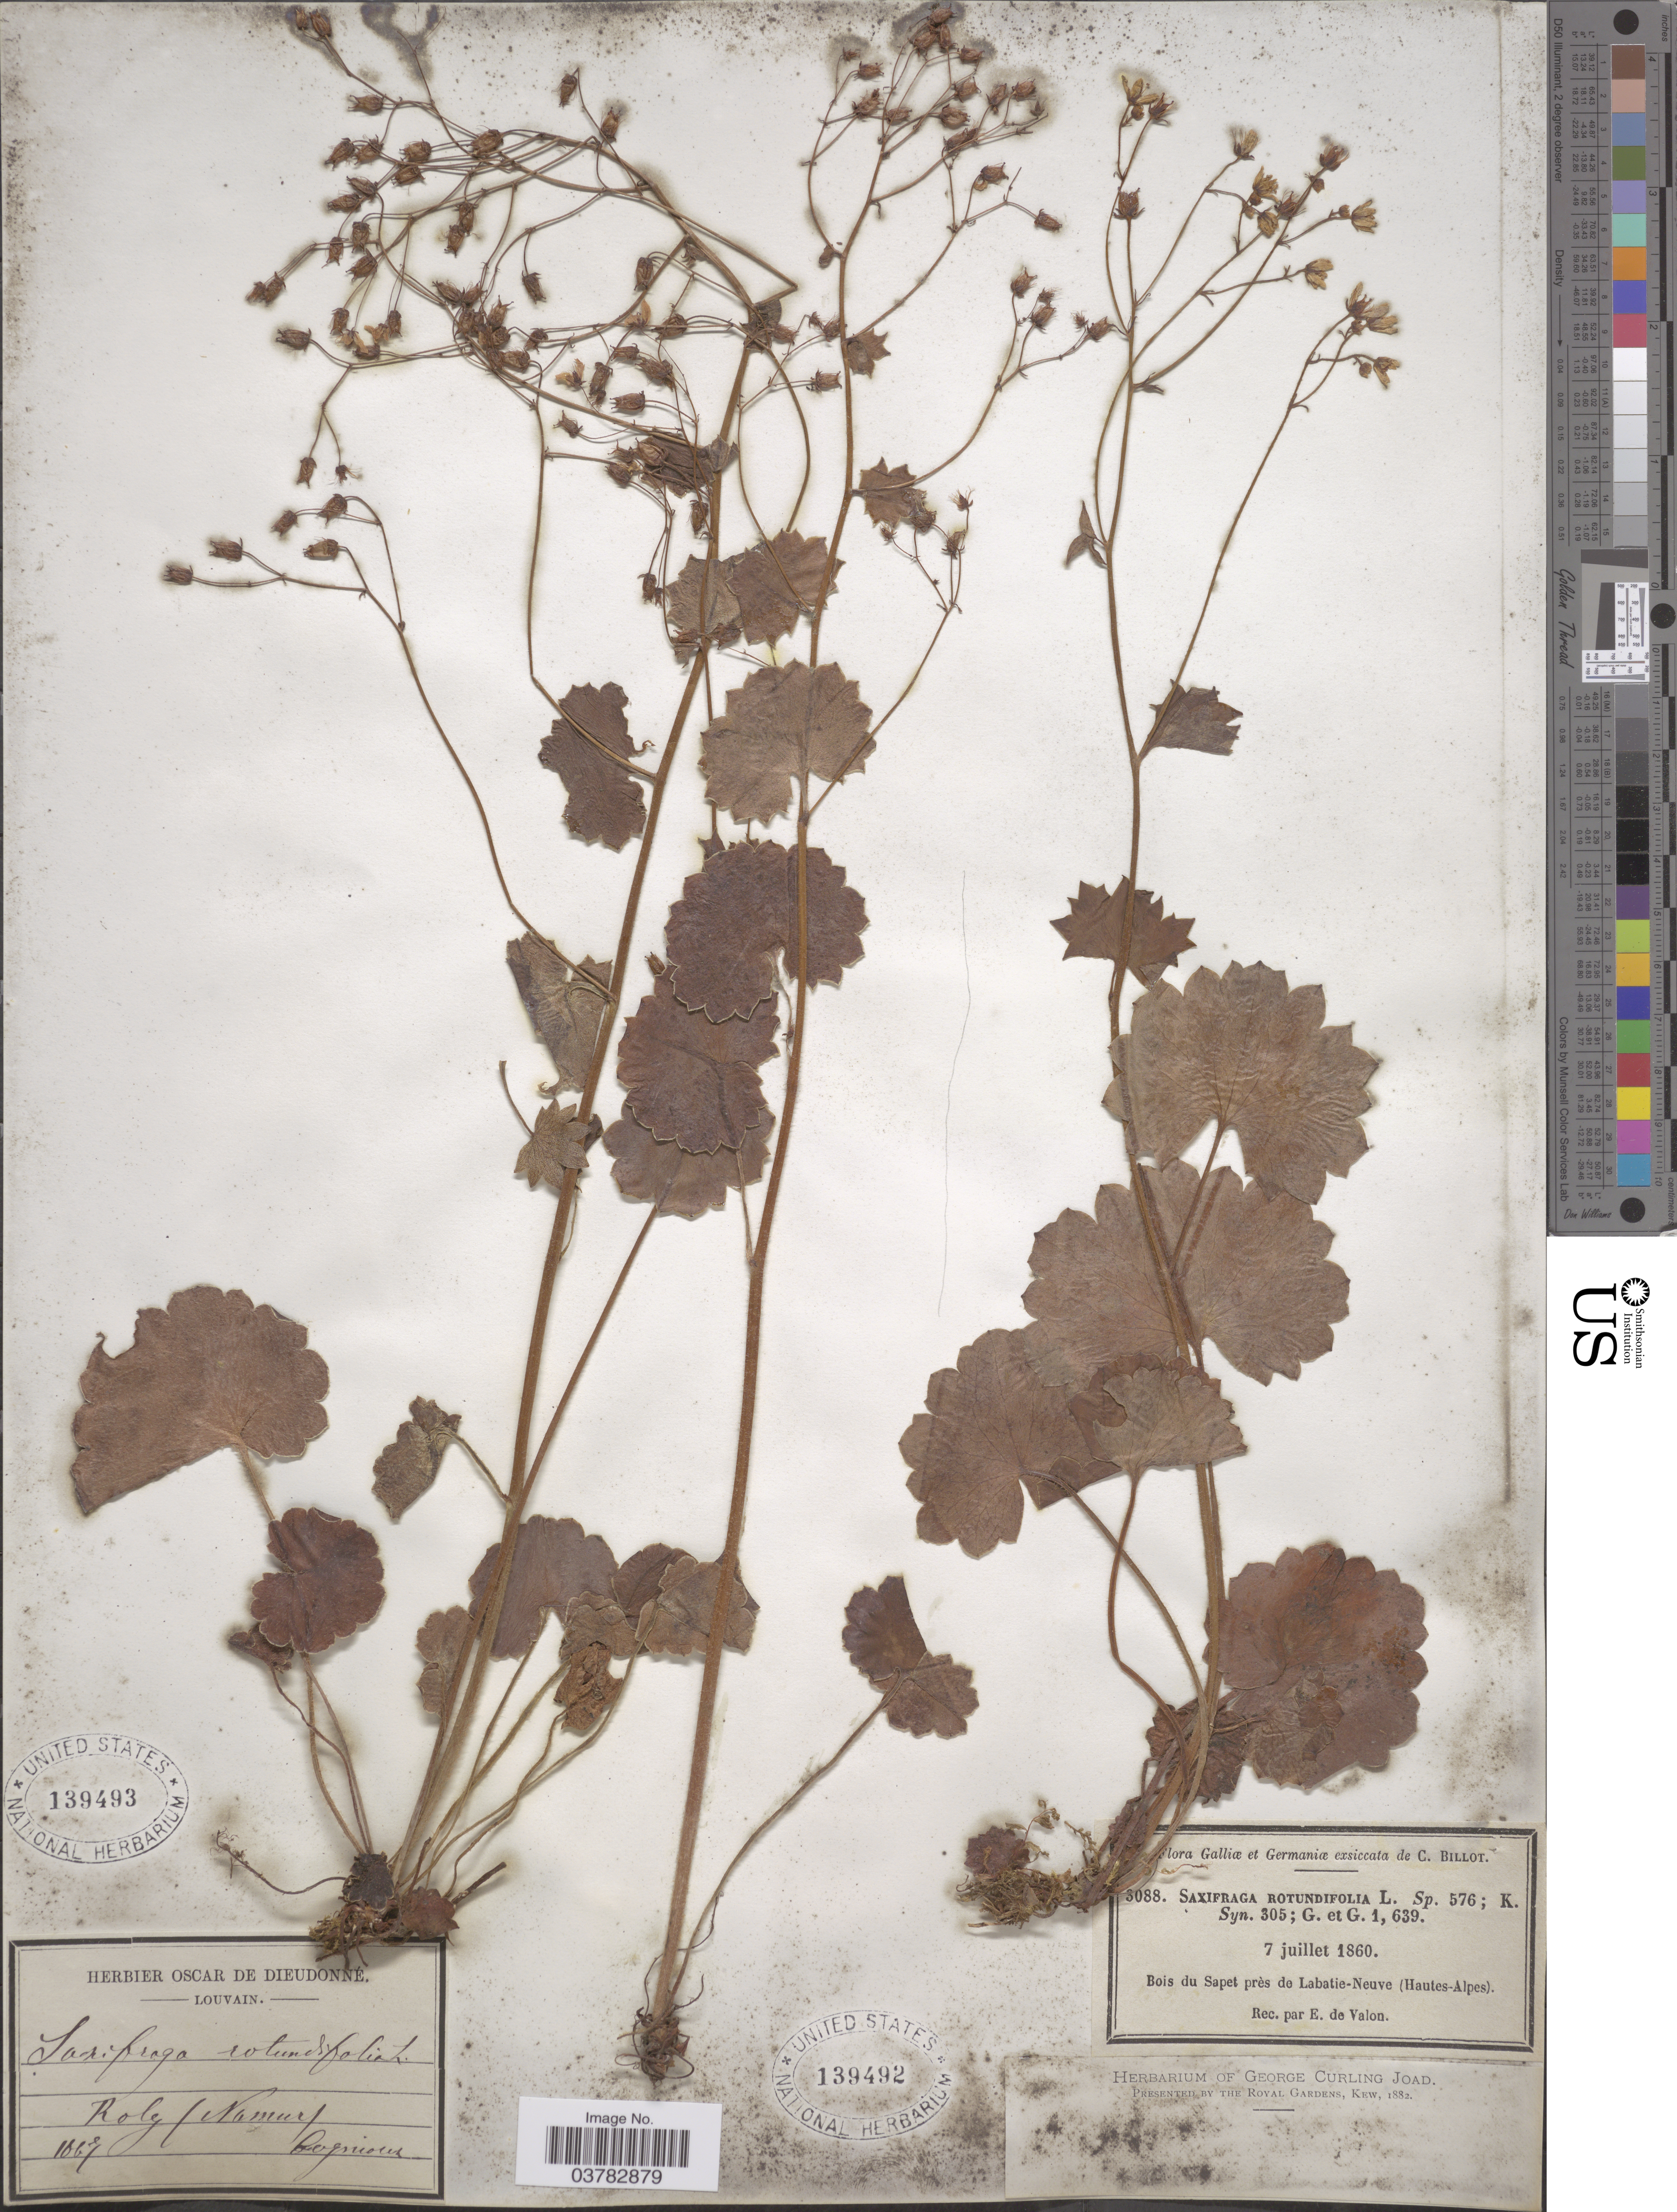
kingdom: Plantae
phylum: Tracheophyta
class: Magnoliopsida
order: Saxifragales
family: Saxifragaceae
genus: Saxifraga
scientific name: Saxifraga rotundifolia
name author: L.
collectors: C. Billot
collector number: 3088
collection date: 1860-07-07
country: France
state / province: Provence-Alpes-Côte d'Azur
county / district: Hautes-Alpes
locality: Galliæ. Bois du Sapet près de Labatie-Neuve (Hautes-Alpes).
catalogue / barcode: US 139492